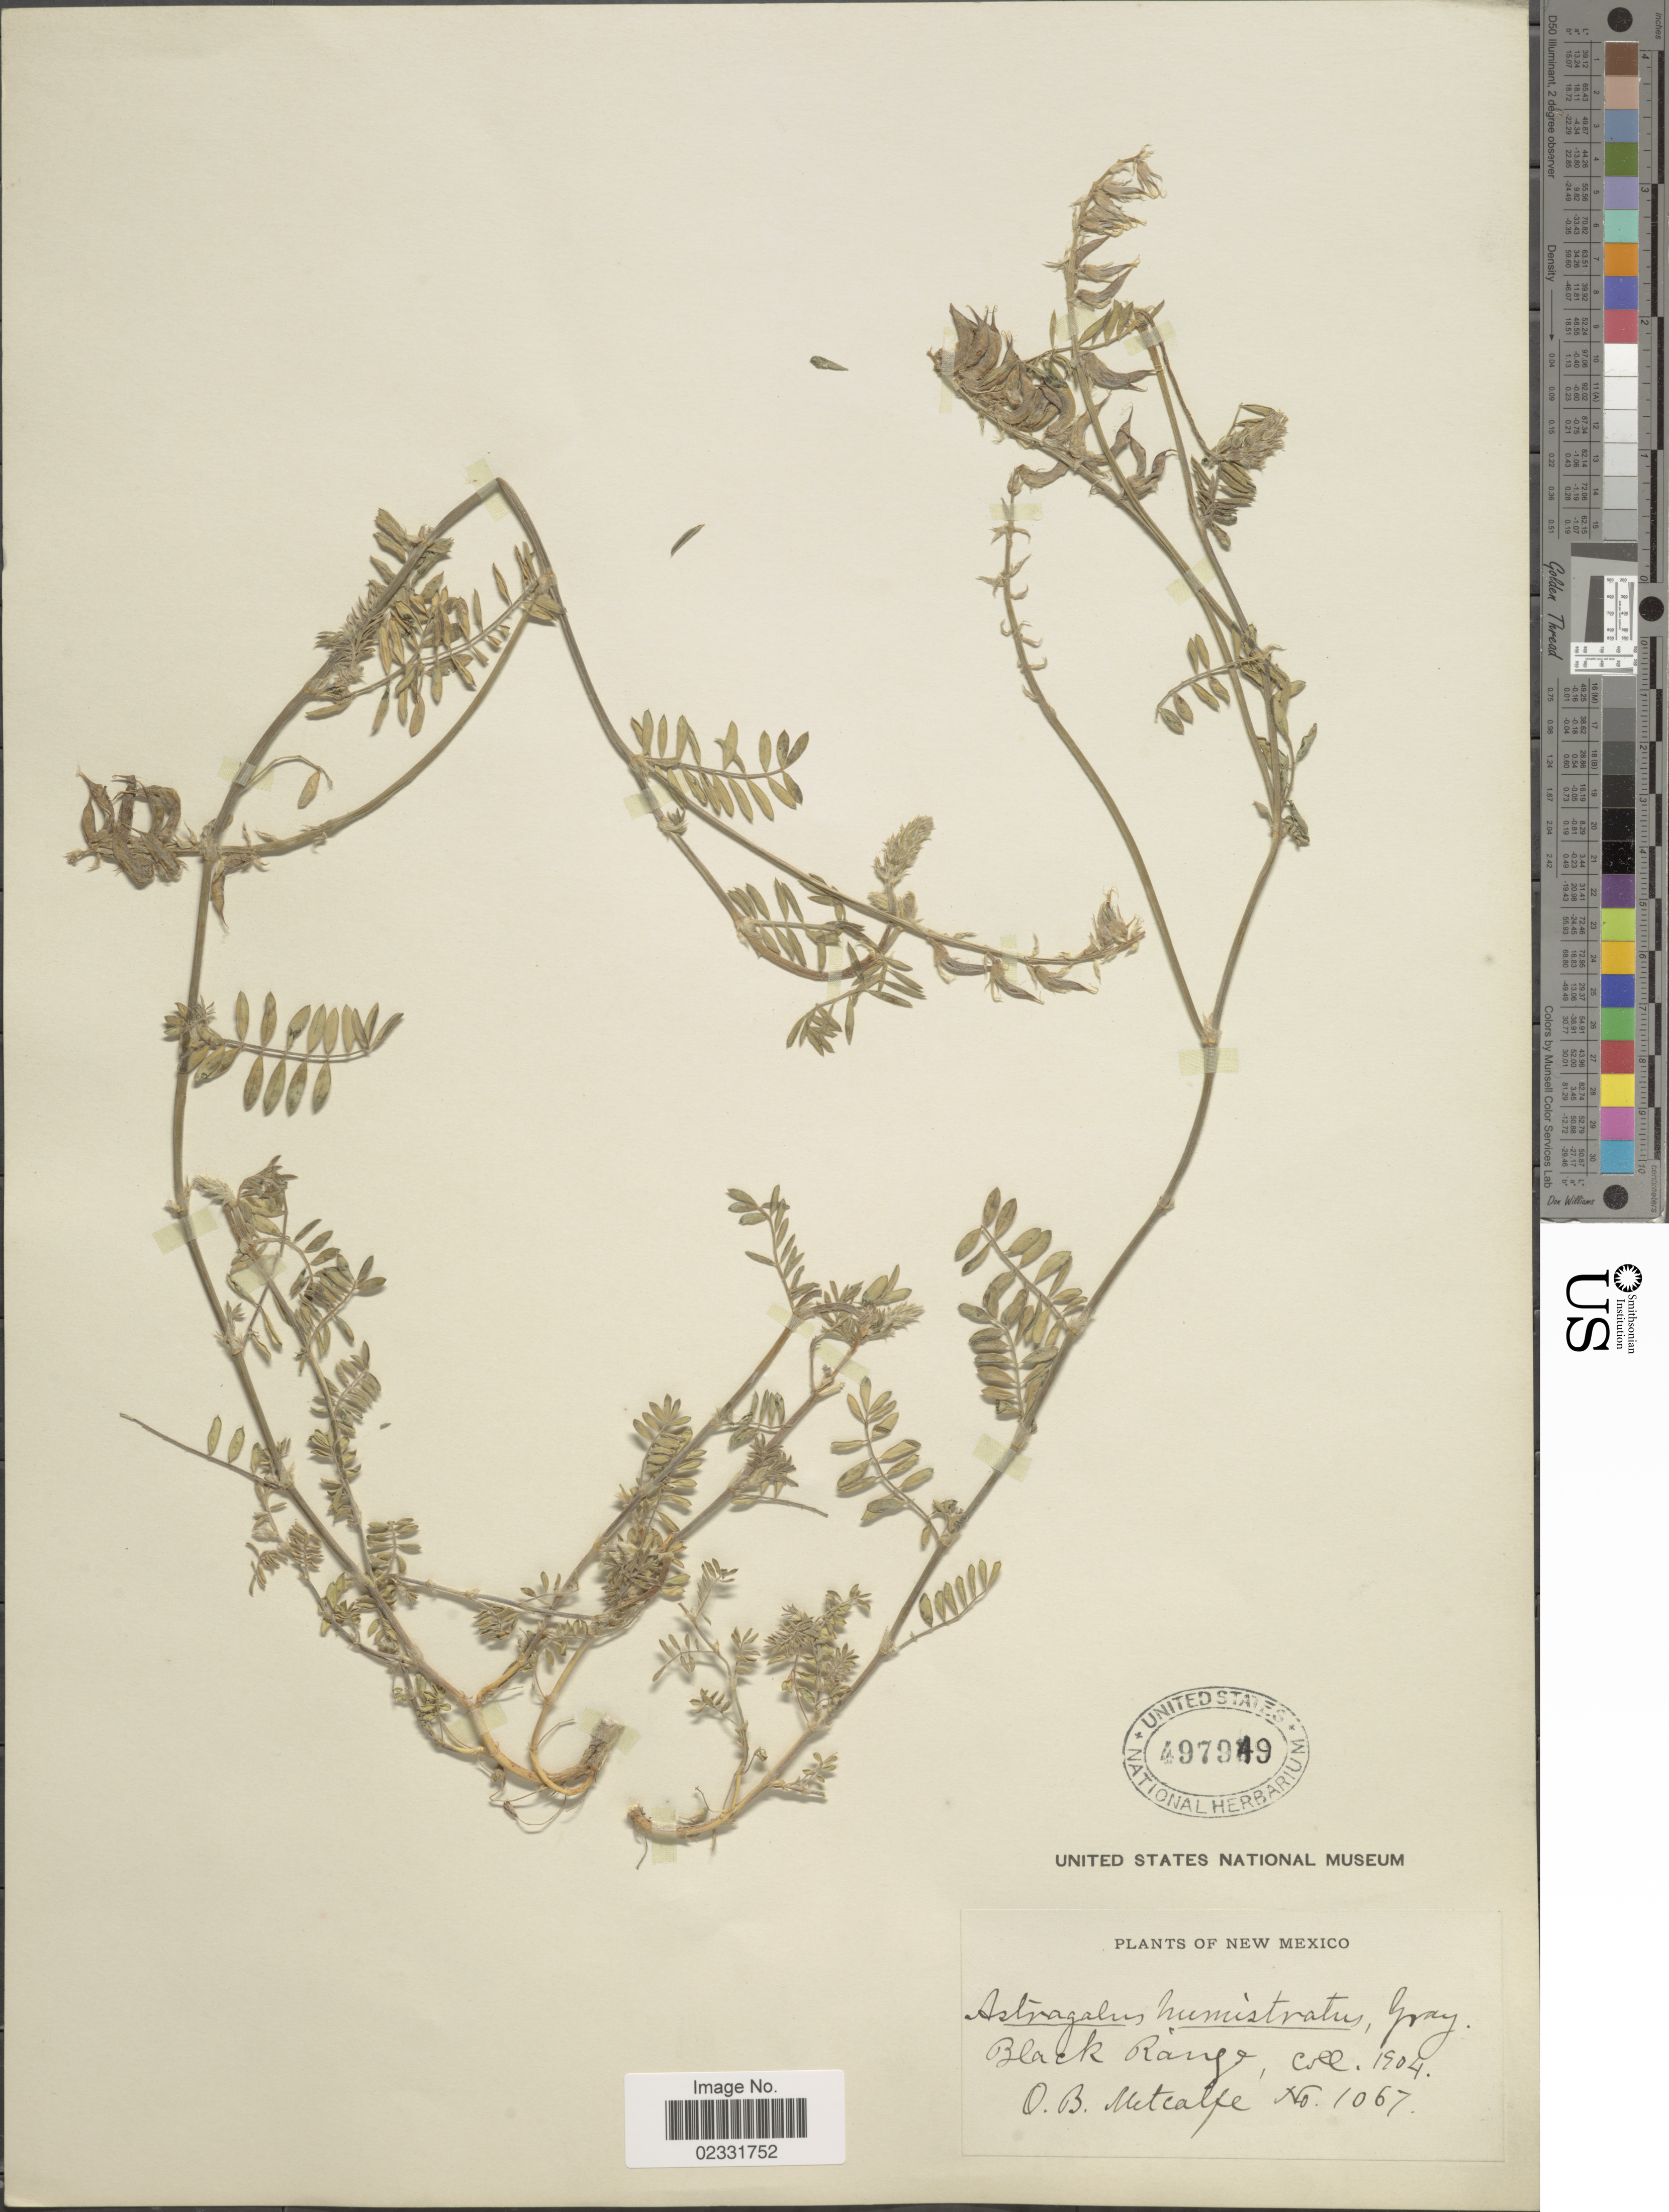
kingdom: Plantae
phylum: Tracheophyta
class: Magnoliopsida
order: Fabales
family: Fabaceae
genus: Astragalus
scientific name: Astragalus humistratus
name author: A. Gray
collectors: O. B. Metcalfe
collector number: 1067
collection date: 1904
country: United States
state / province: New Mexico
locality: Black Range.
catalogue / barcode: US 497949